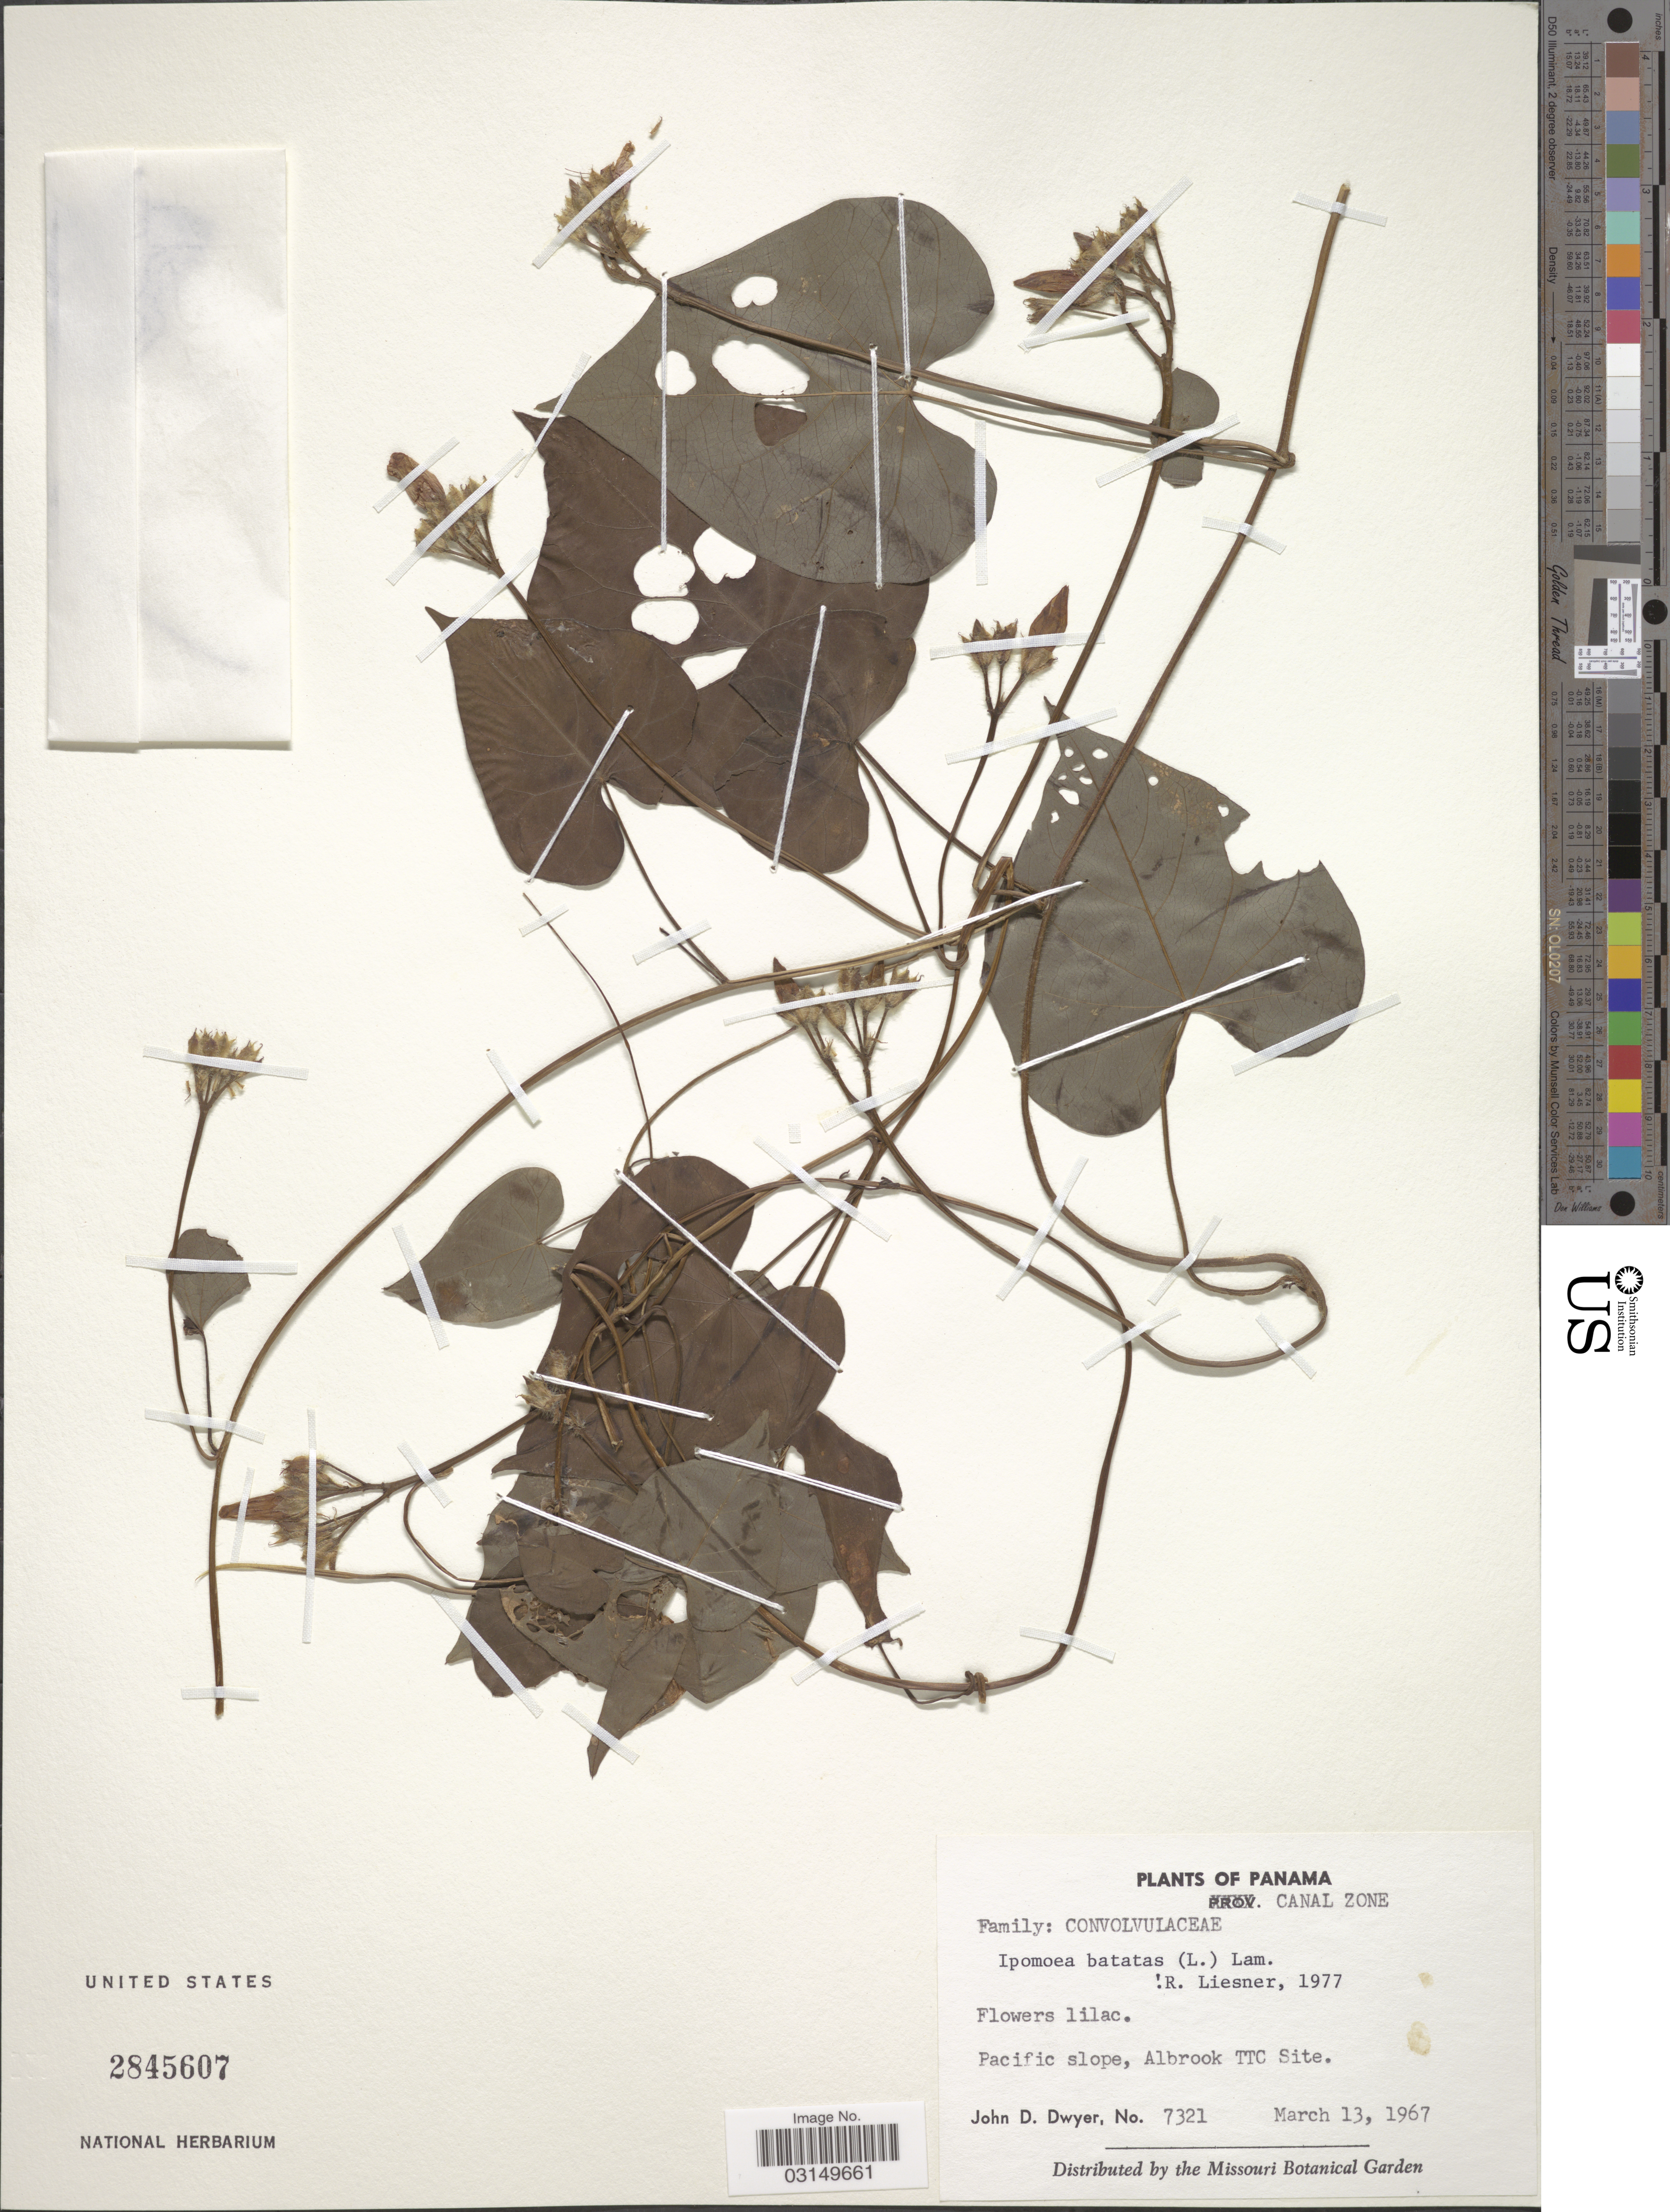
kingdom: Plantae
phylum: Tracheophyta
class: Magnoliopsida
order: Solanales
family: Convolvulaceae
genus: Ipomoea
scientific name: Ipomoea batatas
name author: (L.) Lam.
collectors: J. D. Dwyer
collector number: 7321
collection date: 1967-03-13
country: Panama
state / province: Colón / Panamá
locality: Canal Zone. Pacific slope. Albrook TTC Site.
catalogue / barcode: US 2845607